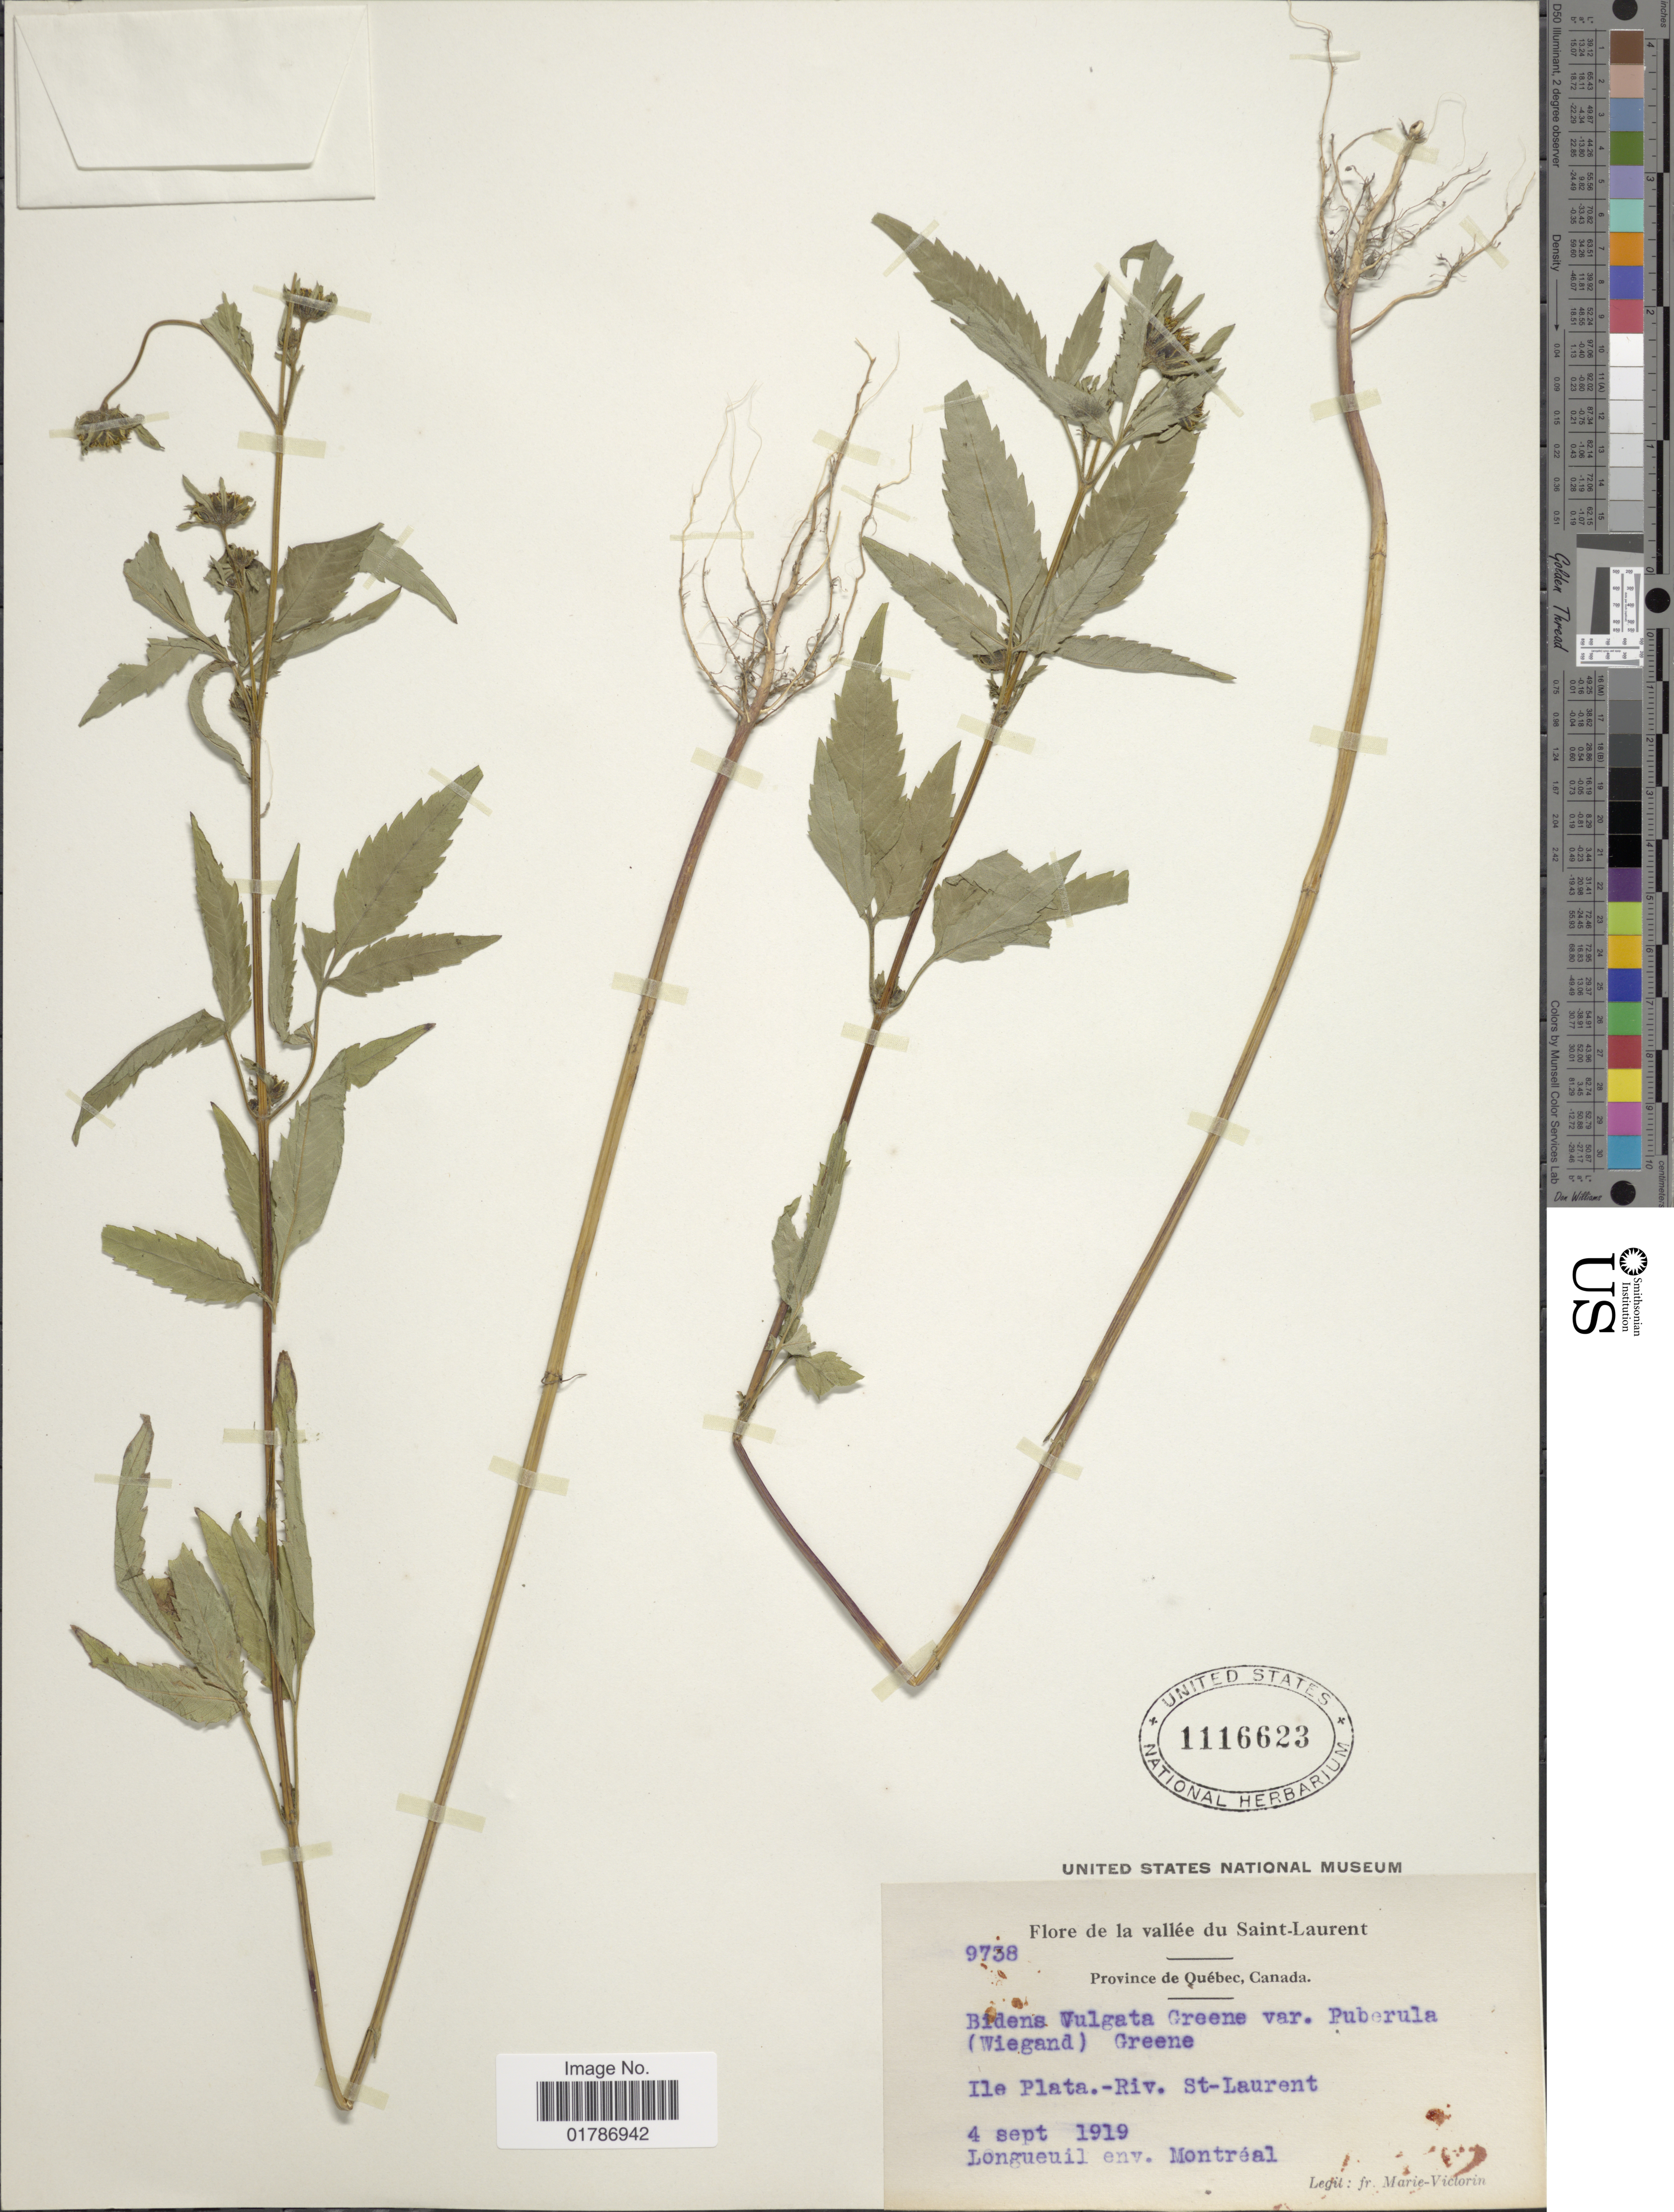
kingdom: Plantae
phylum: Tracheophyta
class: Magnoliopsida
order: Asterales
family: Asteraceae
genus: Bidens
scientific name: Bidens vulgata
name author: Greene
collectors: Fr. Marie-Victorin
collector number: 9738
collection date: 1919-09-04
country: Canada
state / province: Quebec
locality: Province de Quebec, Canada, Ile Plata.- Riv. St-Laurent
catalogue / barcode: US 1116623